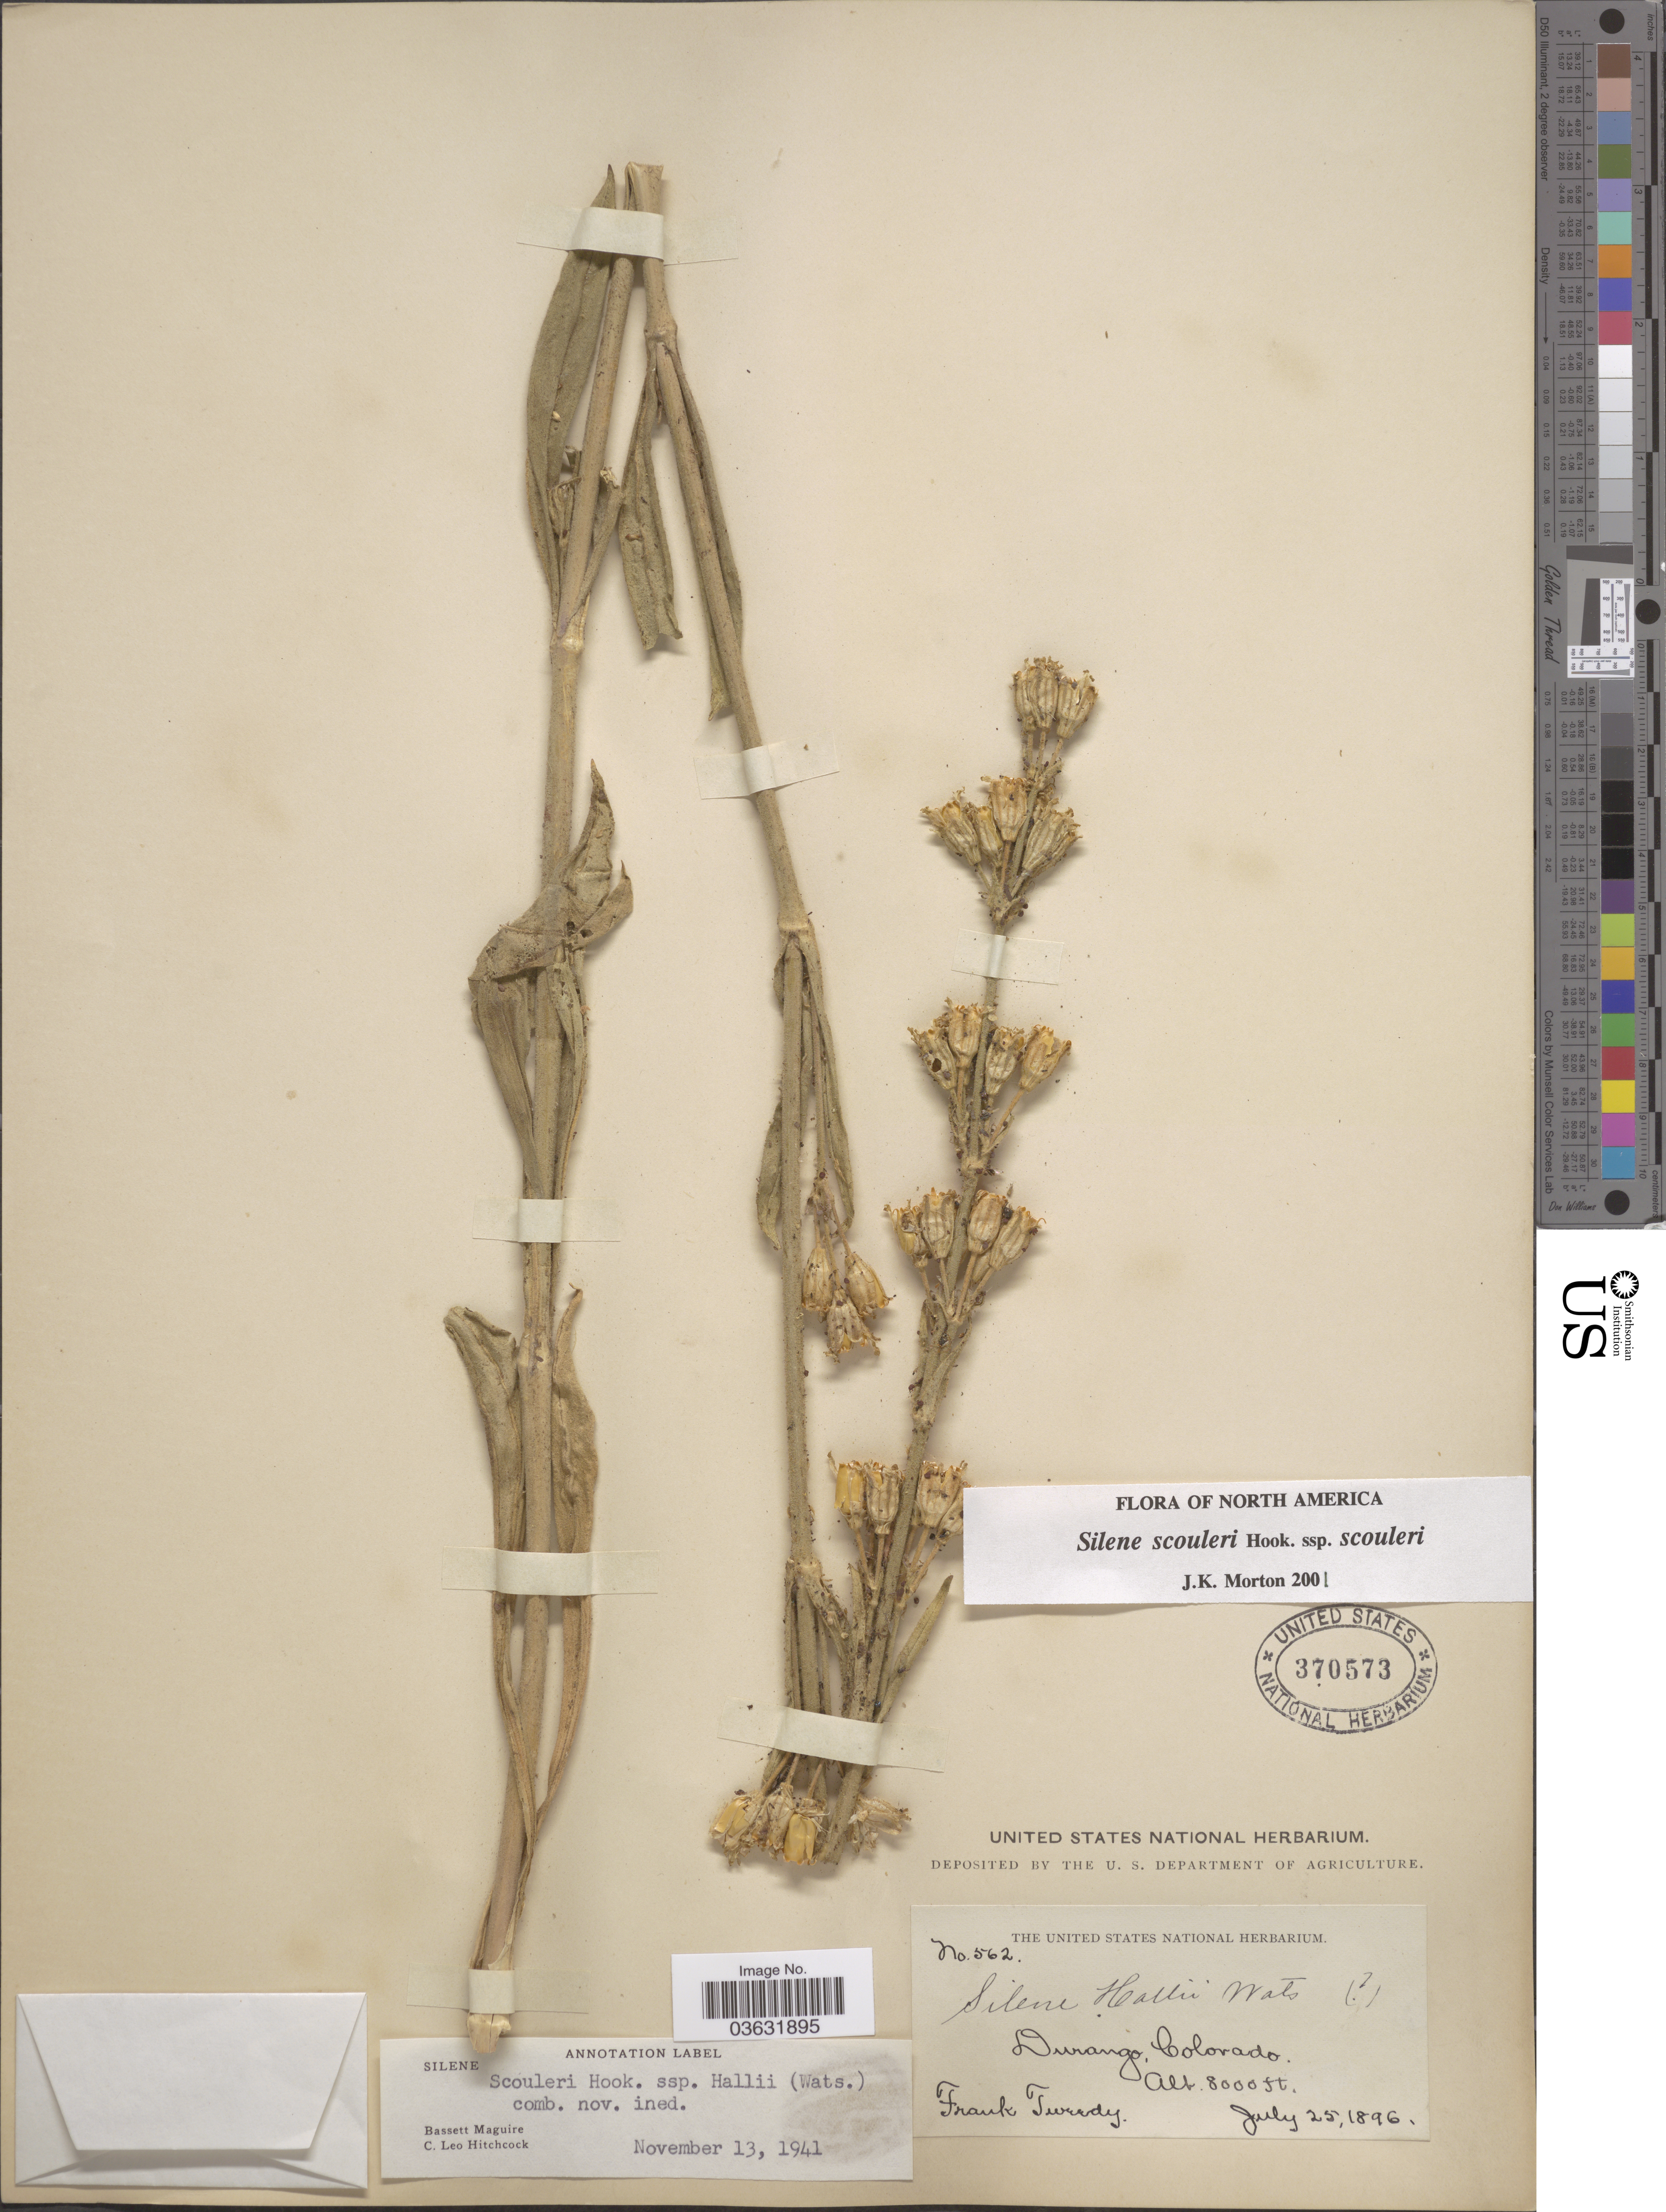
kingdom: Plantae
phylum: Tracheophyta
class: Magnoliopsida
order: Caryophyllales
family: Caryophyllaceae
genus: Silene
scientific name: Silene scouleri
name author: Hook.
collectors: F. Tweedy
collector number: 562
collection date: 1896-07-25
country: United States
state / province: Colorado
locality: Durango.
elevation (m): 2438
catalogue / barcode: US 370573